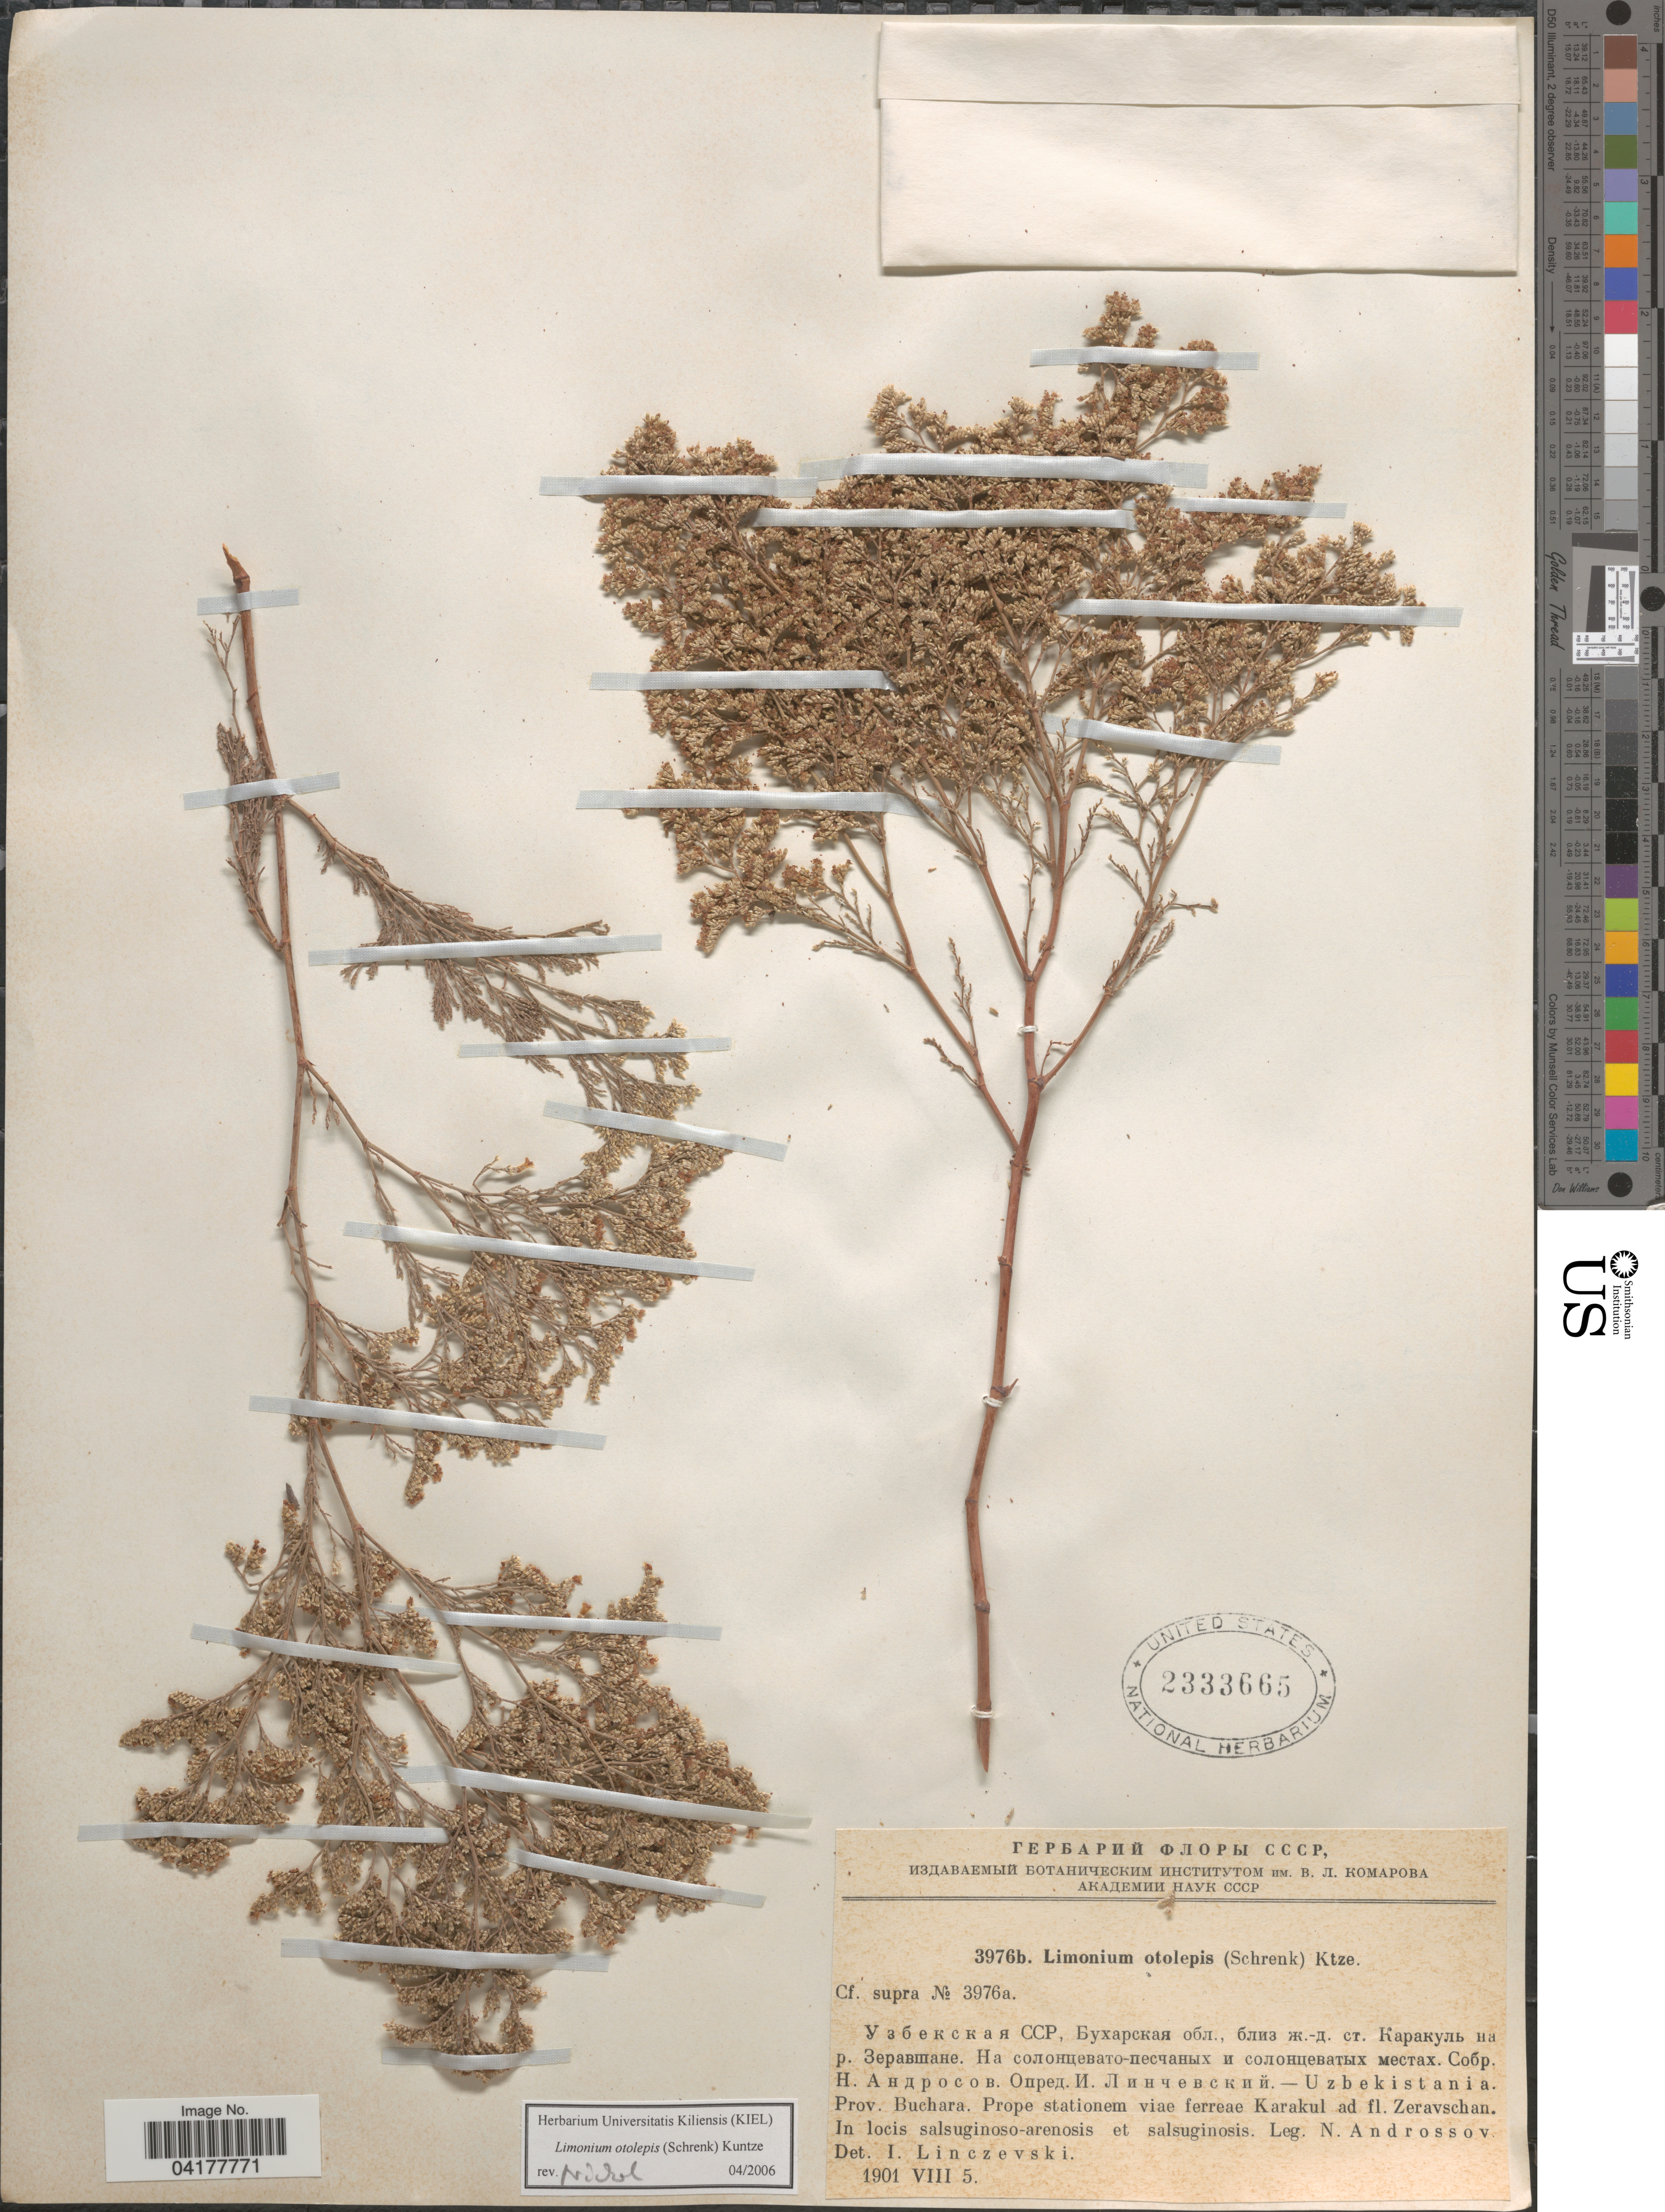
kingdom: Plantae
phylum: Tracheophyta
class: Magnoliopsida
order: Caryophyllales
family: Plumbaginaceae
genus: Limonium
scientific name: Limonium otolepis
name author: (Schrenk) Kuntze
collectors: N. Androssov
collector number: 3976b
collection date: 1901-08-05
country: Uzbekistan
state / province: Buxoro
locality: Uzbekistania. Prov. Buchara. Prope stationem viae ferreae Karakul ad fl. Zeravschan.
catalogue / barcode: US 2333665